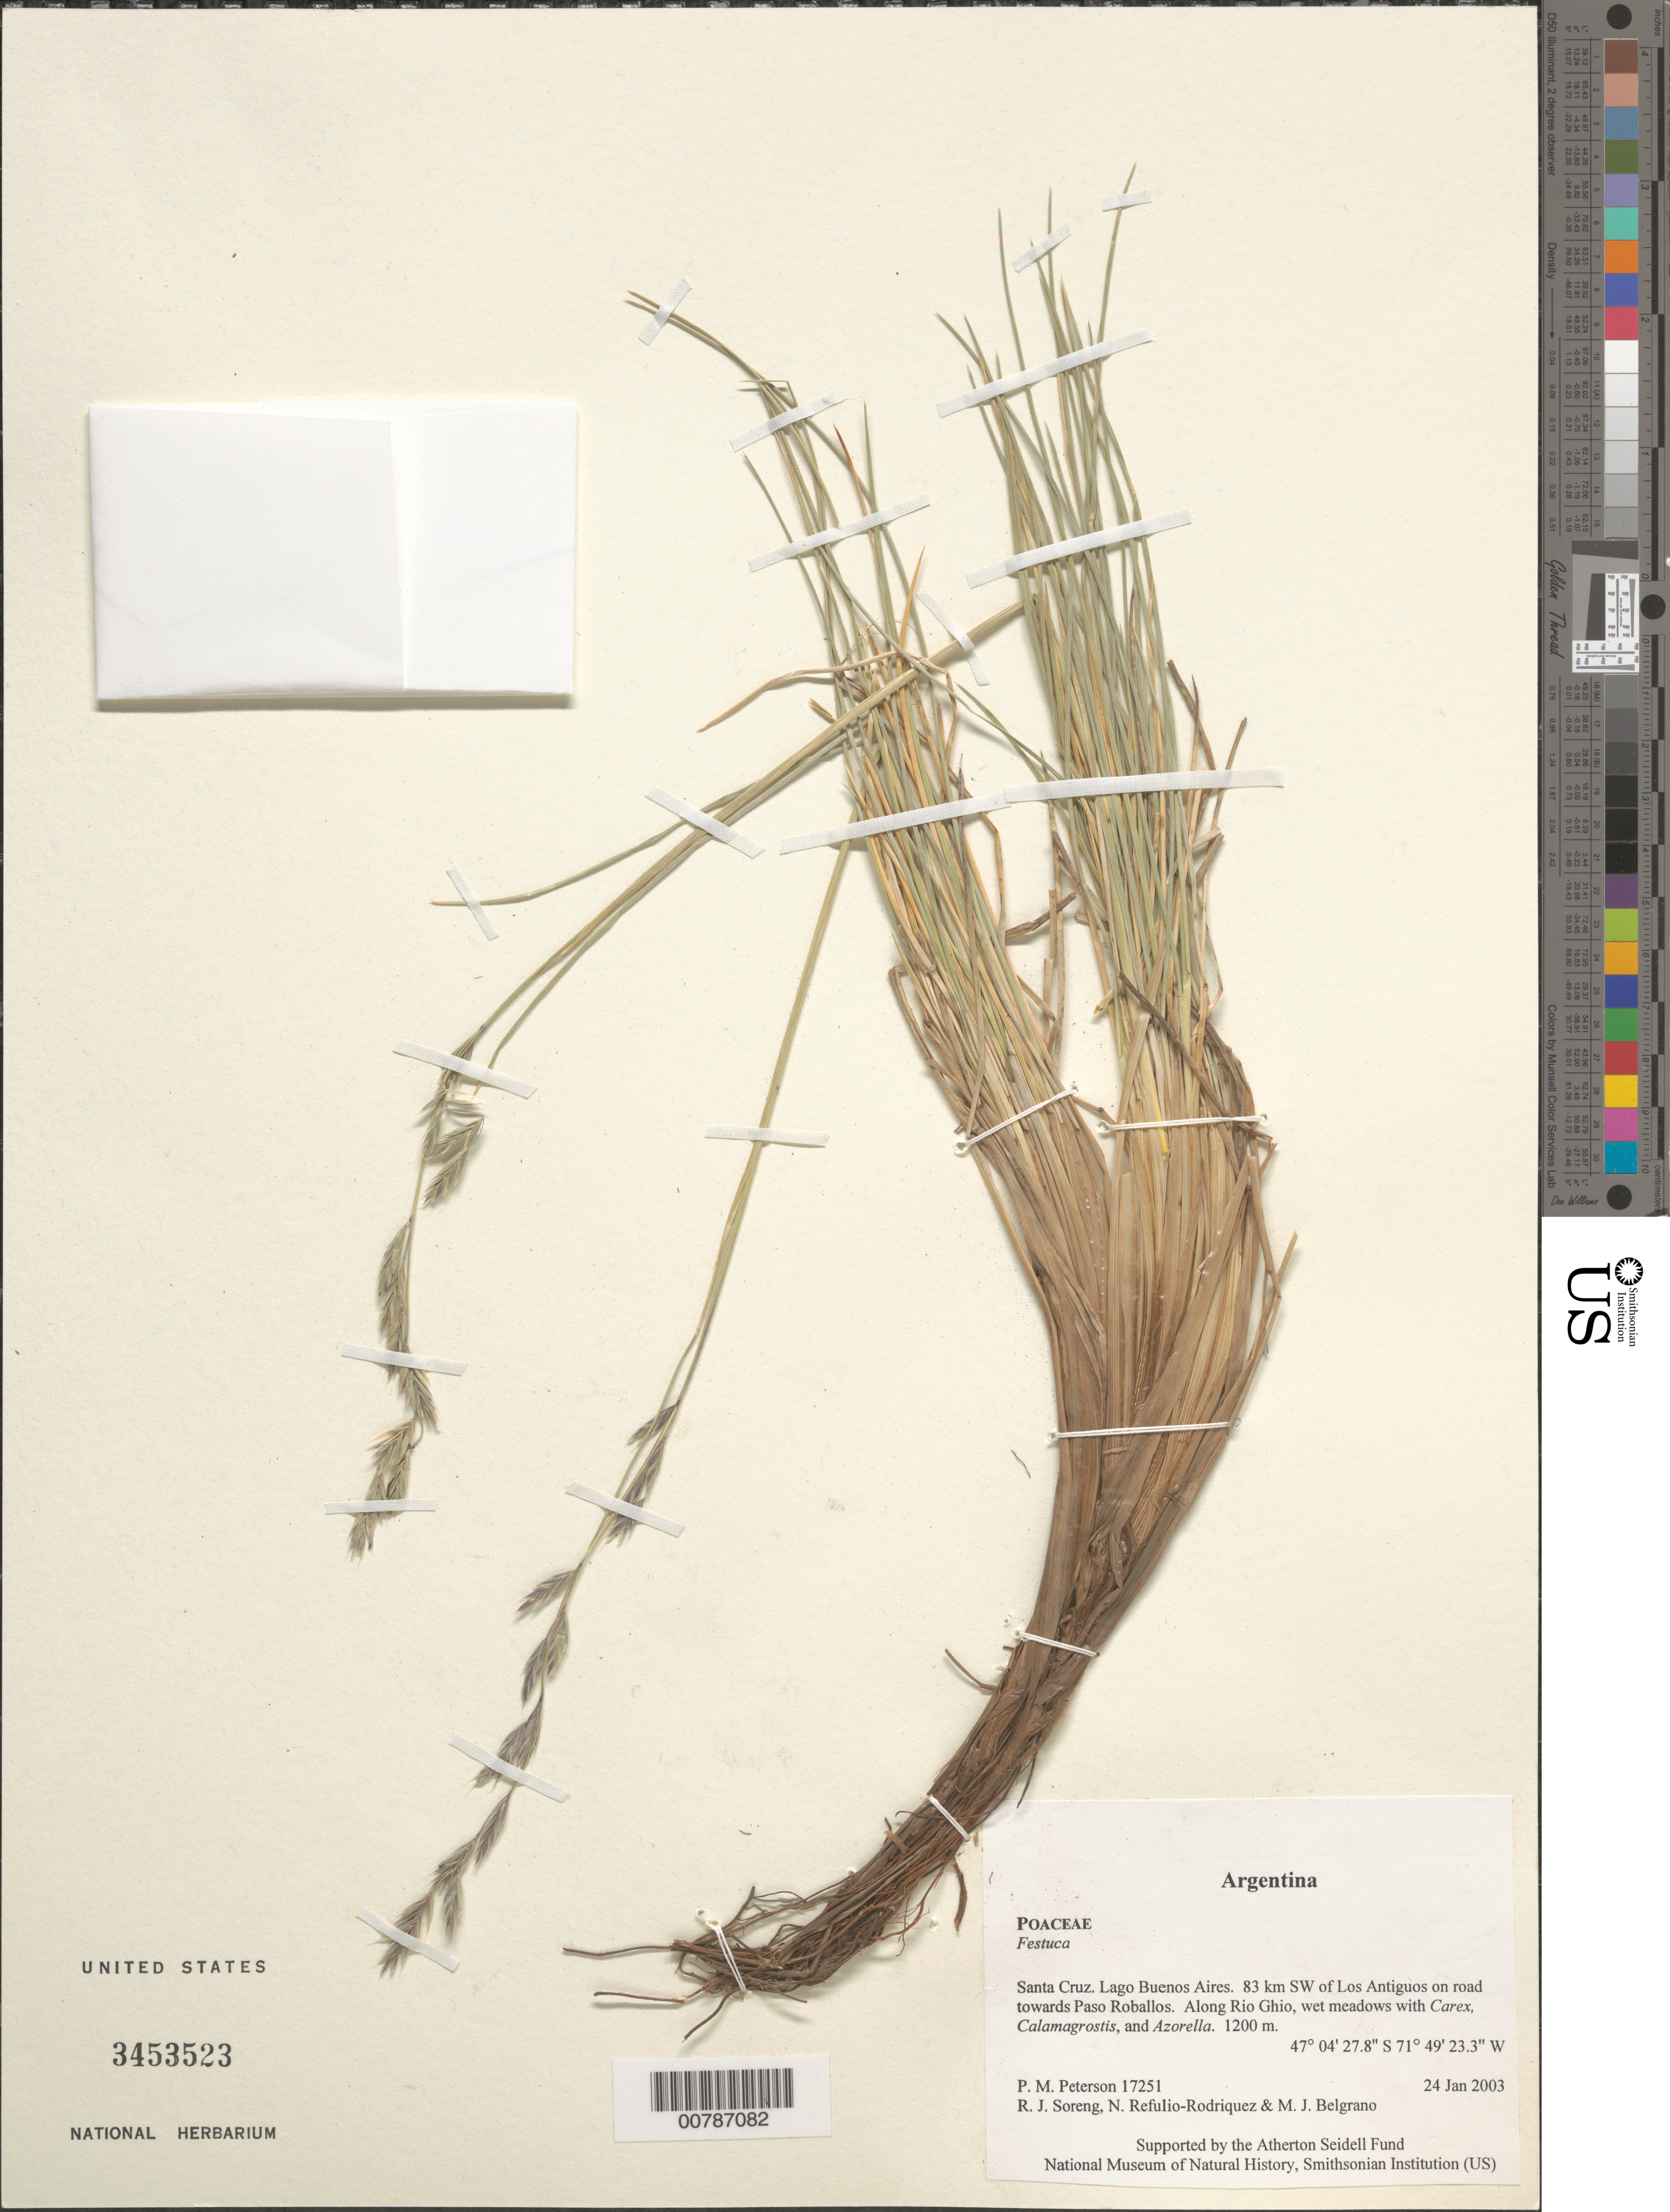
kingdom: Plantae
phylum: Tracheophyta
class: Liliopsida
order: Poales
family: Poaceae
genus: Festuca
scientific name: Festuca sp.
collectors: P. M. Peterson, R. J. Soreng, N. Refulio-Rodríguez & M. Belgrano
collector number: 17251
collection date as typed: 24 Jan 2003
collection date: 2003-01-24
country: Argentina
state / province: Santa Cruz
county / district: Lago Buenos Aires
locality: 83 km SW of Los Antiguos on road towards Paso Roballos. Along Rio Ghio, wet meadows with Carex, Calamagrostis, and Azorella.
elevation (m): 1200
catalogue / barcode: US 3453523